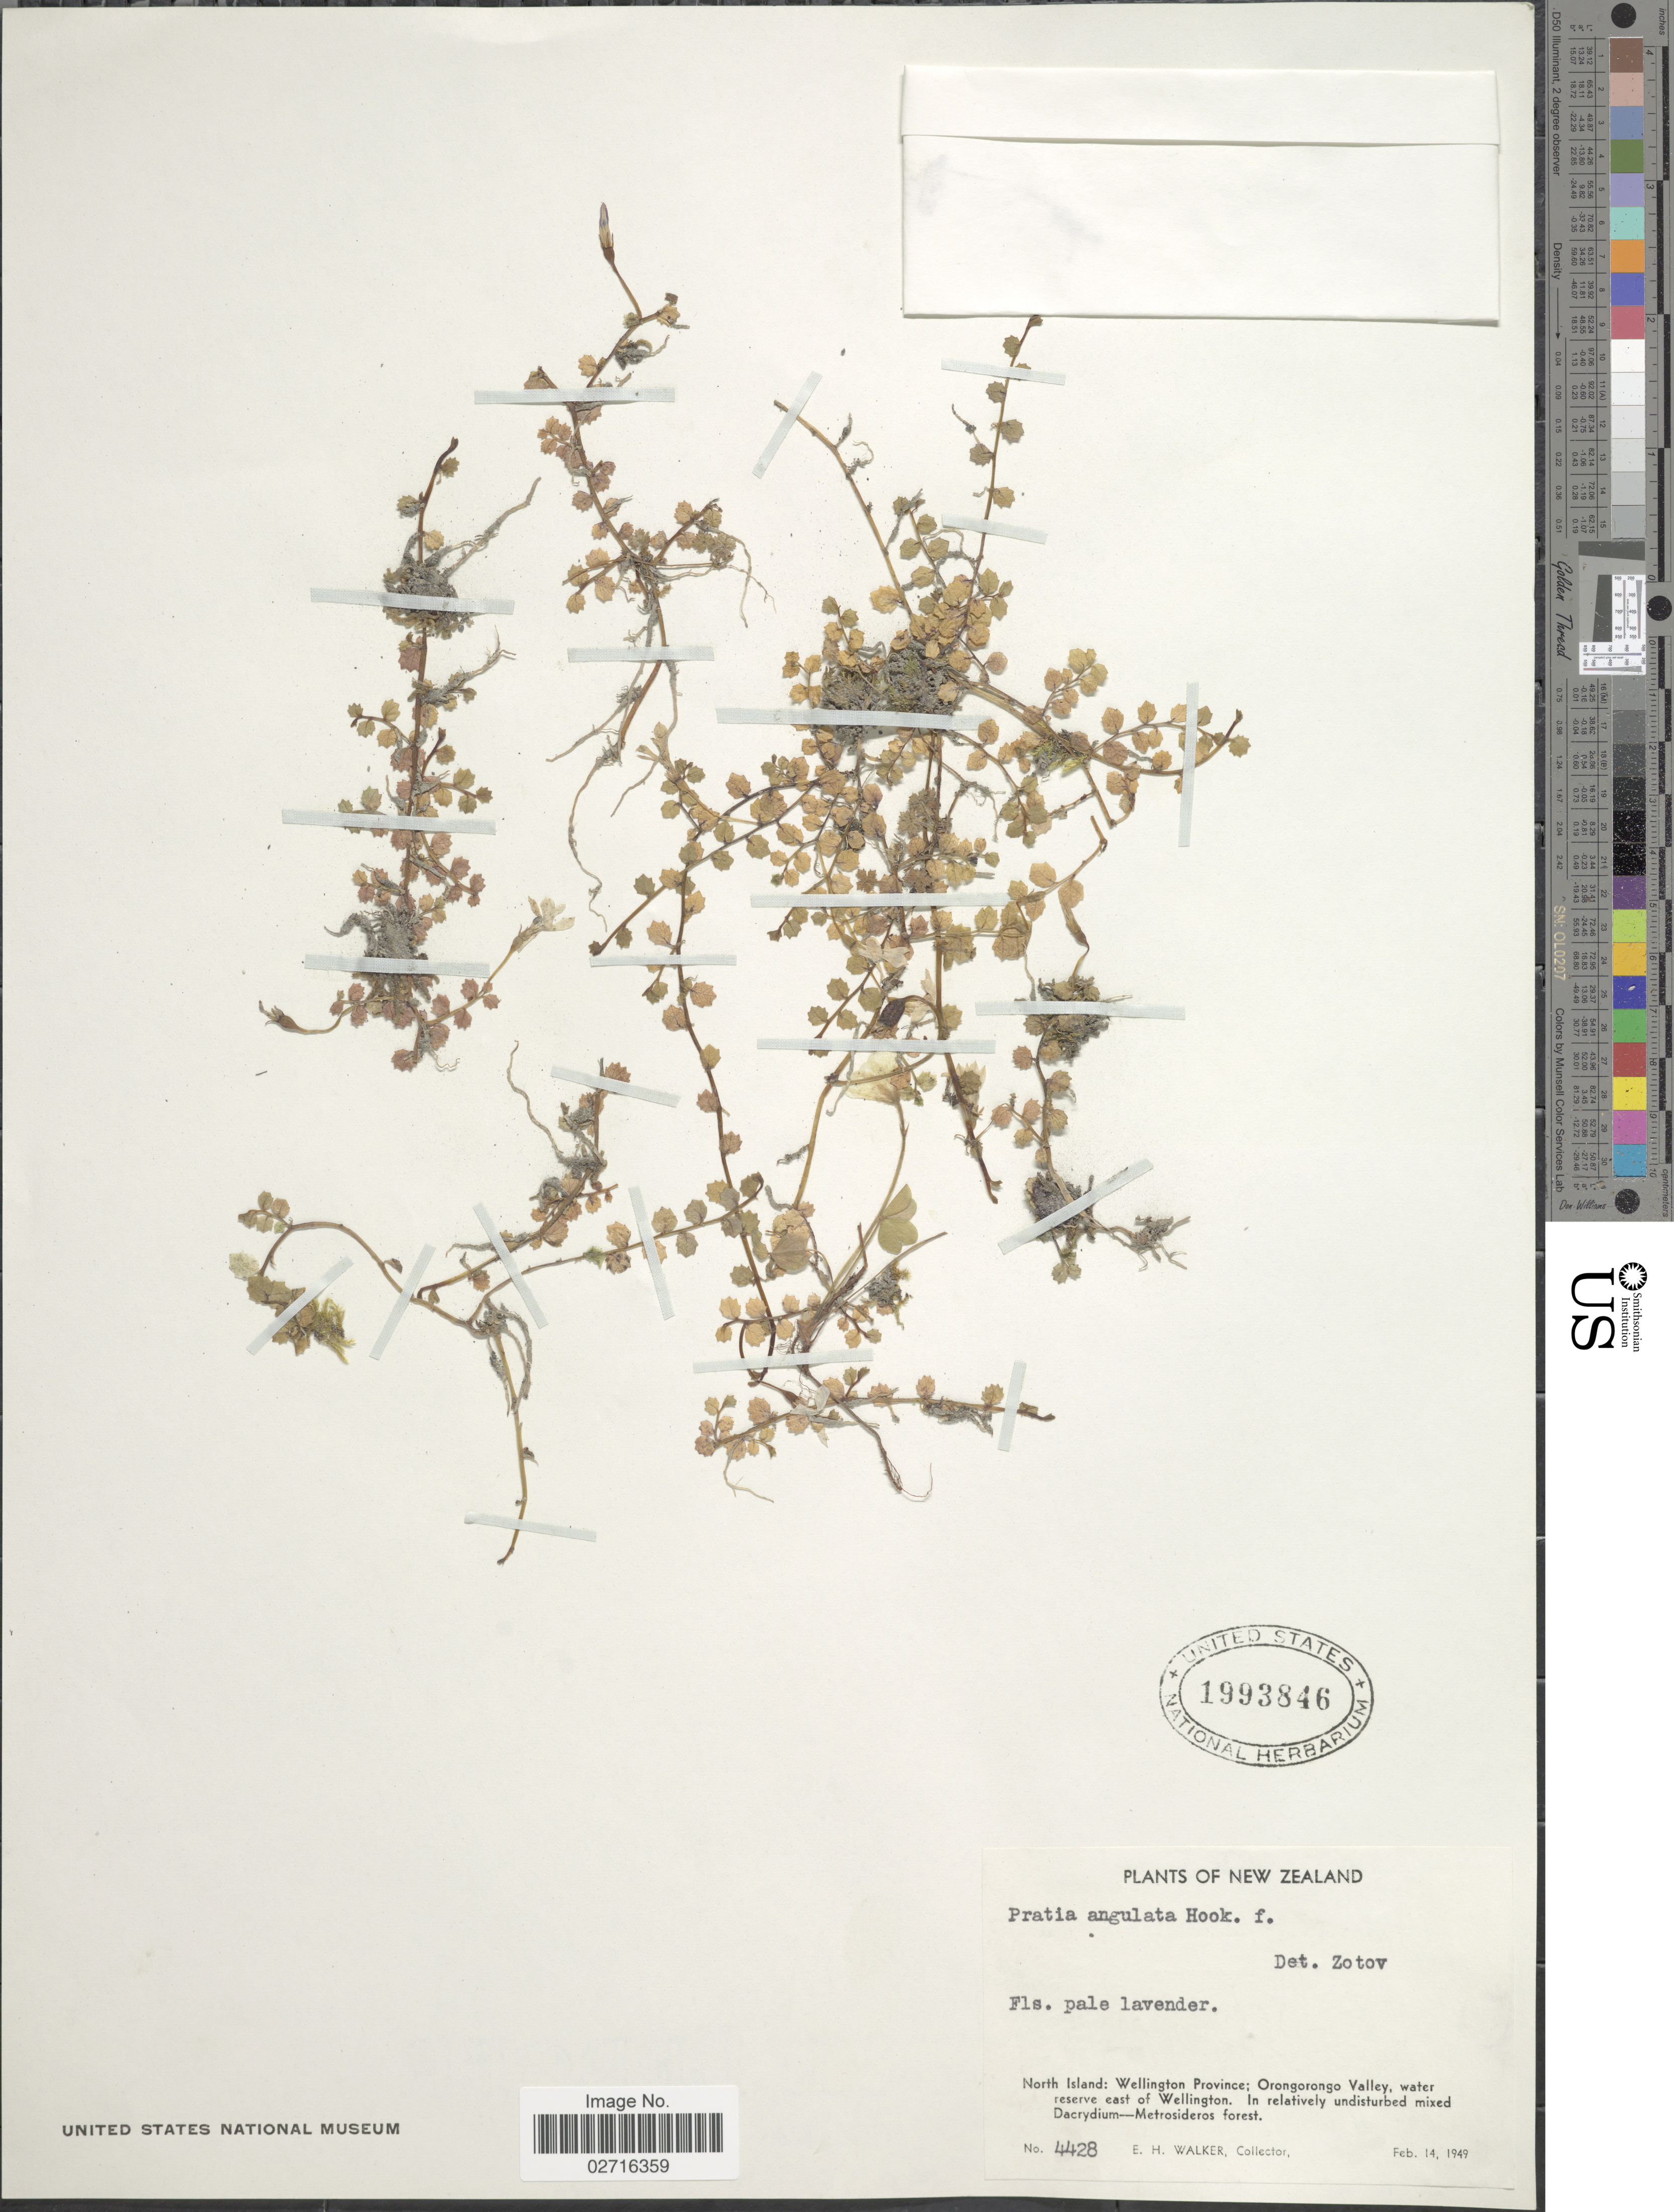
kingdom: Plantae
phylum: Tracheophyta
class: Magnoliopsida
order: Asterales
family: Campanulaceae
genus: Pratia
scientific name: Pratia angulata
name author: (G. Forst.) Hook. f.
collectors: E. H. Walker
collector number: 4428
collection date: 1949-02-14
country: New Zealand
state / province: Wellington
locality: North Island: Orongorongo Valley, water reserve east of Wellington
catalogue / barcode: US 1993846